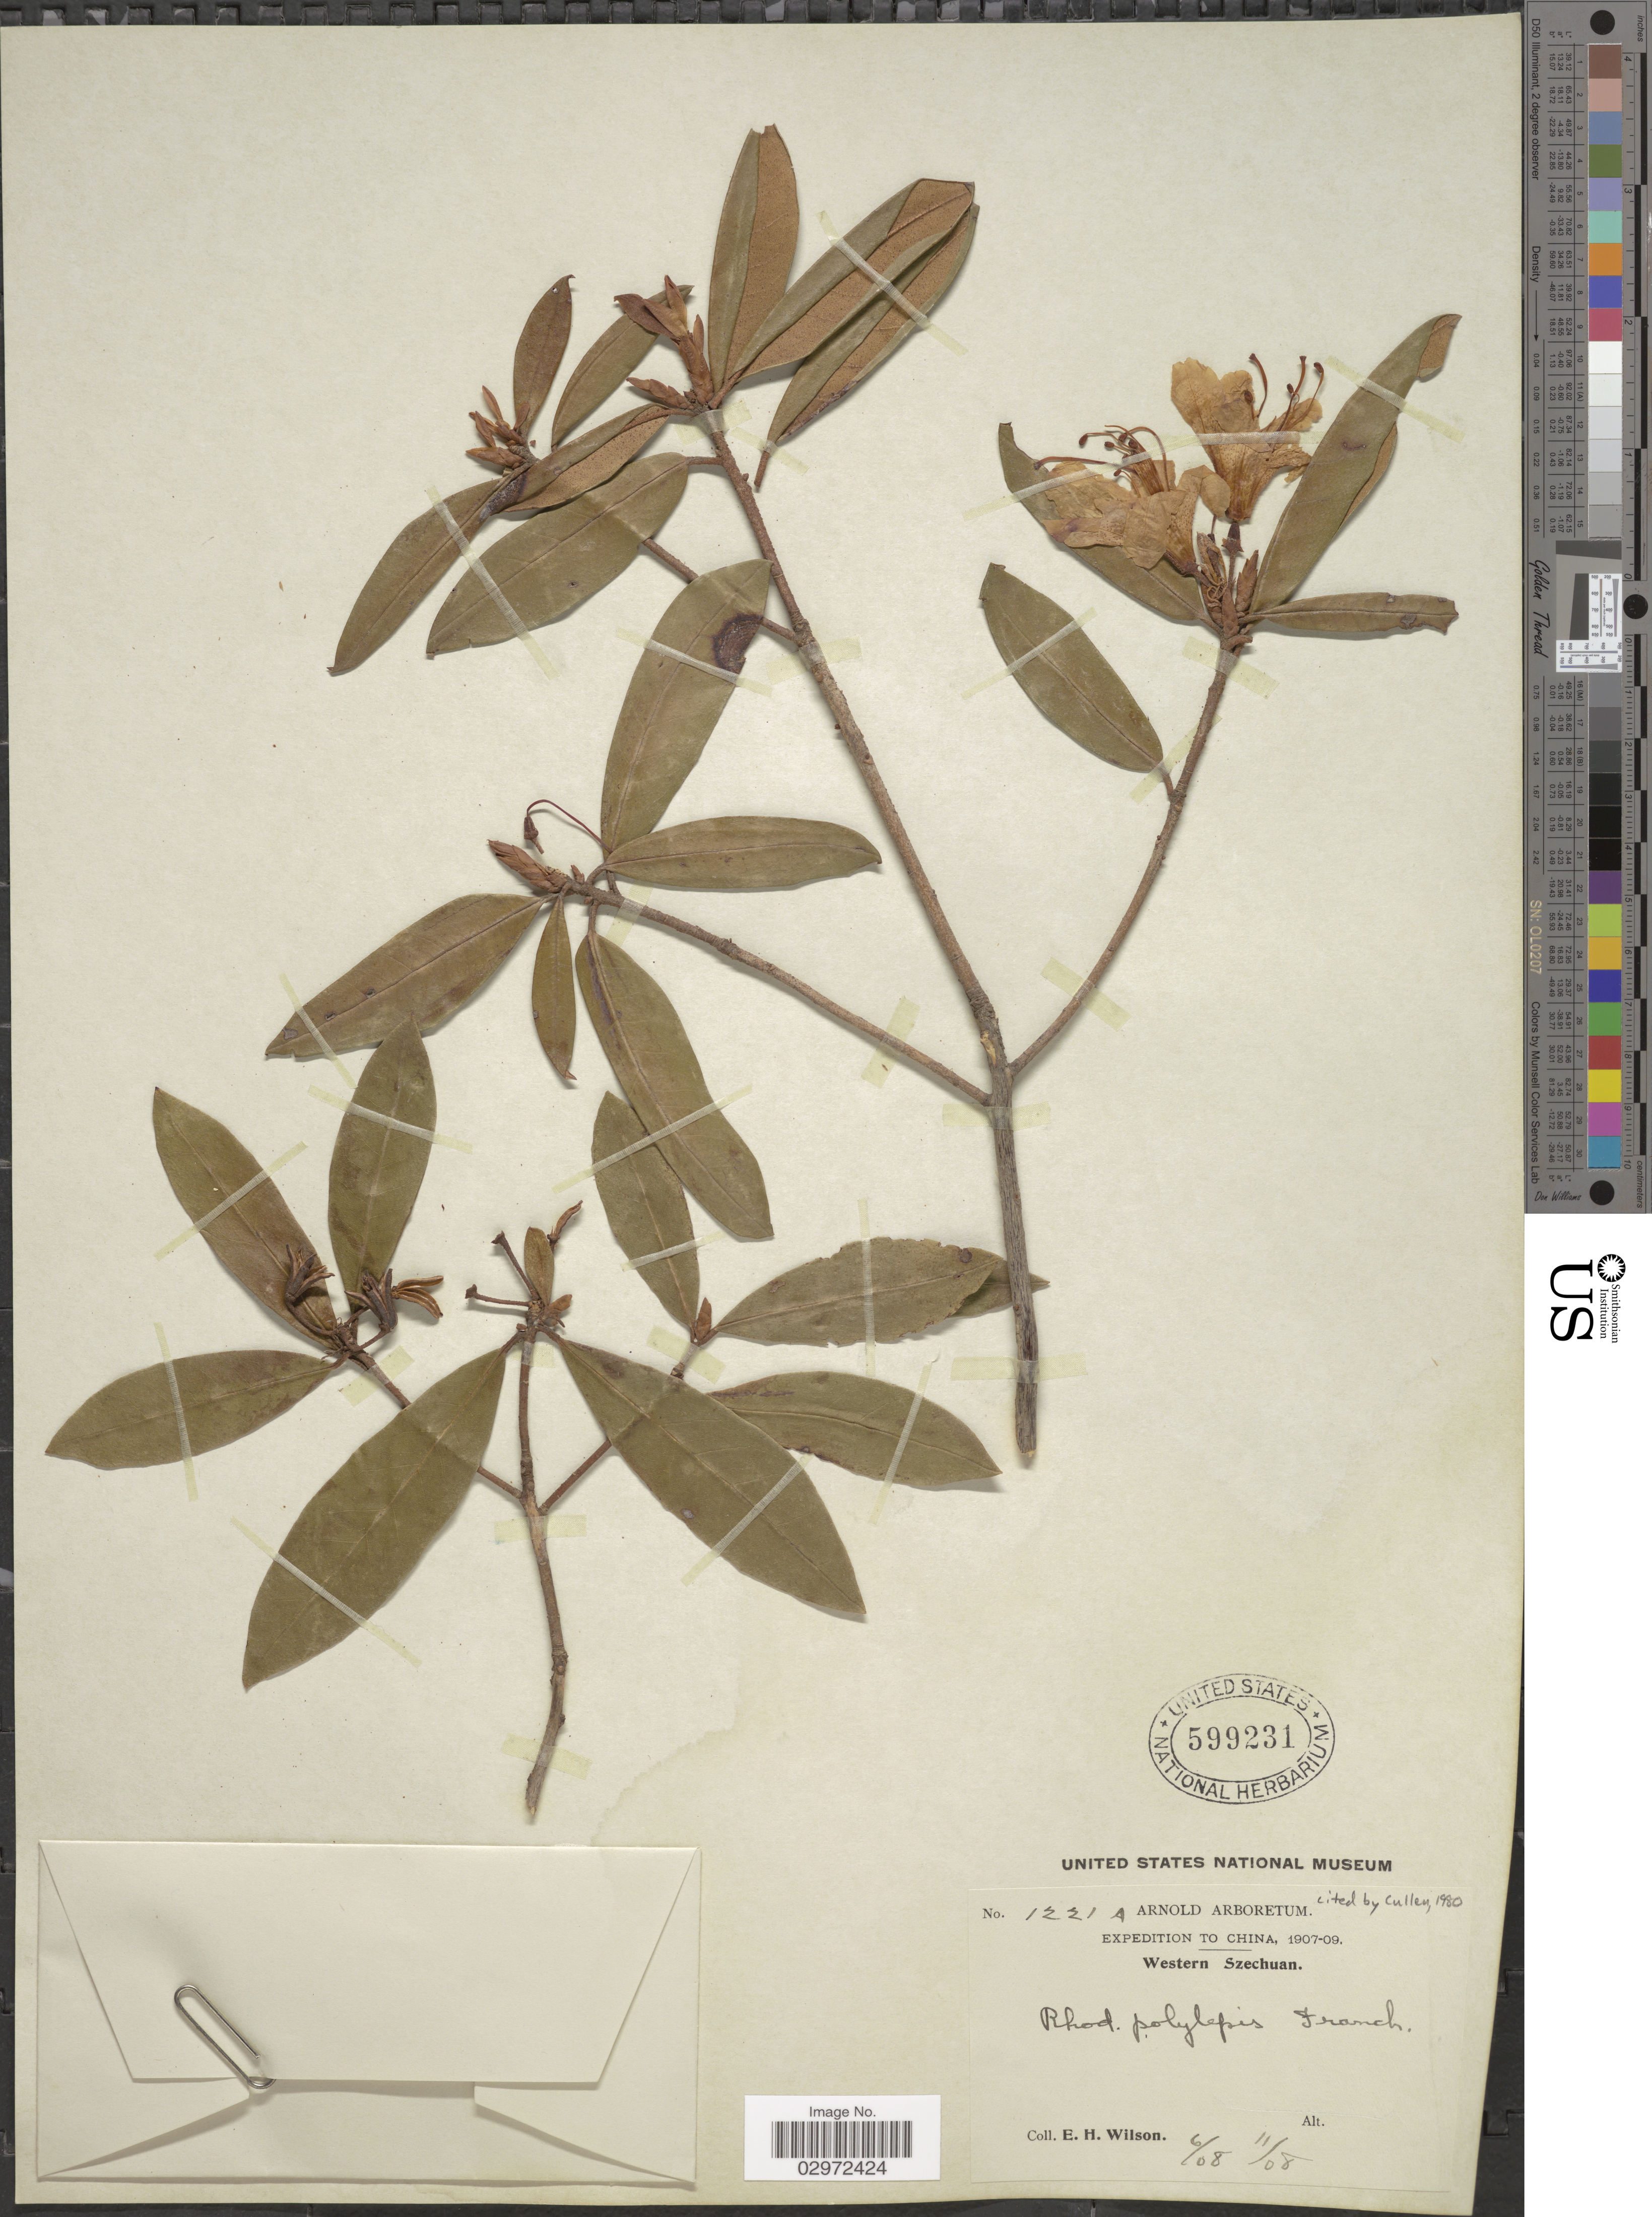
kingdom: Plantae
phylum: Tracheophyta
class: Magnoliopsida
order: Ericales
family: Ericaceae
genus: Rhododendron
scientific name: Rhododendron polylepis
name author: Franch.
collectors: E. Wilson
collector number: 1221A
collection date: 1908-06/1908-11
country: China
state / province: Sichuan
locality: Western Szechuan.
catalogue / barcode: US 599231